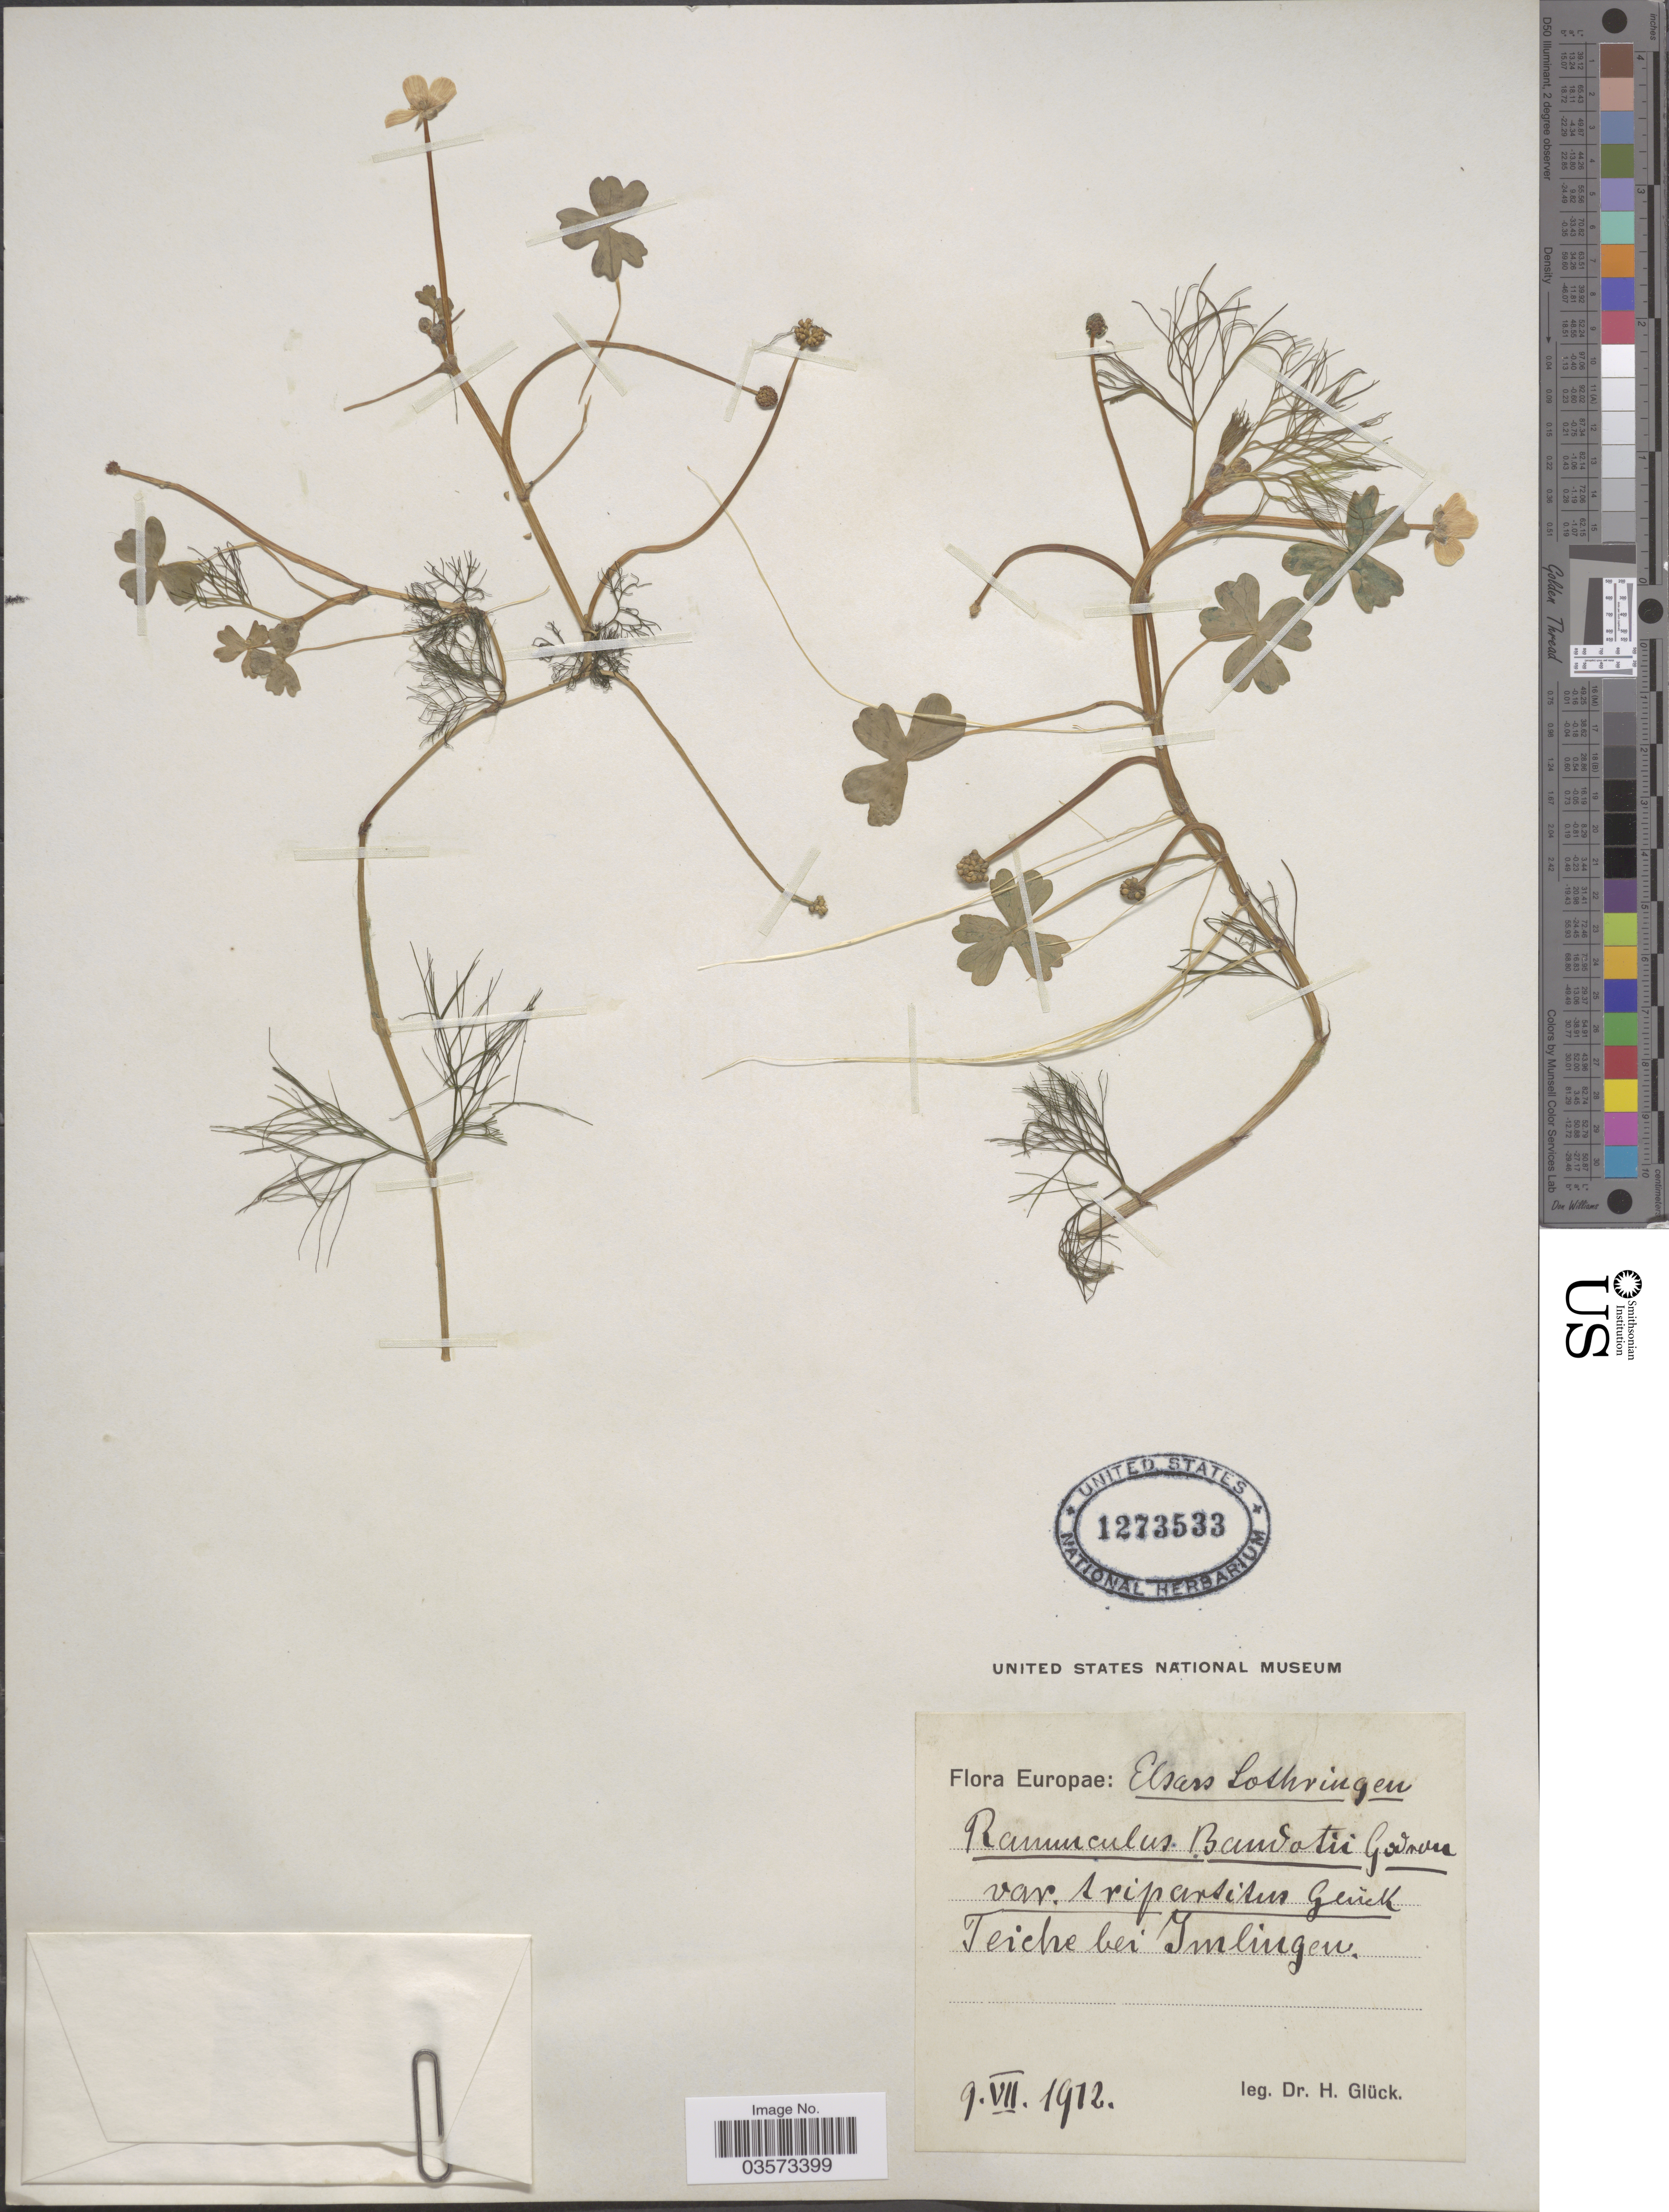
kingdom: Plantae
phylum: Tracheophyta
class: Magnoliopsida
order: Ranunculales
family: Ranunculaceae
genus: Ranunculus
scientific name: Ranunculus baudotii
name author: Godr.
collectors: H. Glück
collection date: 1912-07-09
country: France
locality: Elsass Lothringen. Teiche bei Imlingen. Europae.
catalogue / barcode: US 1273533